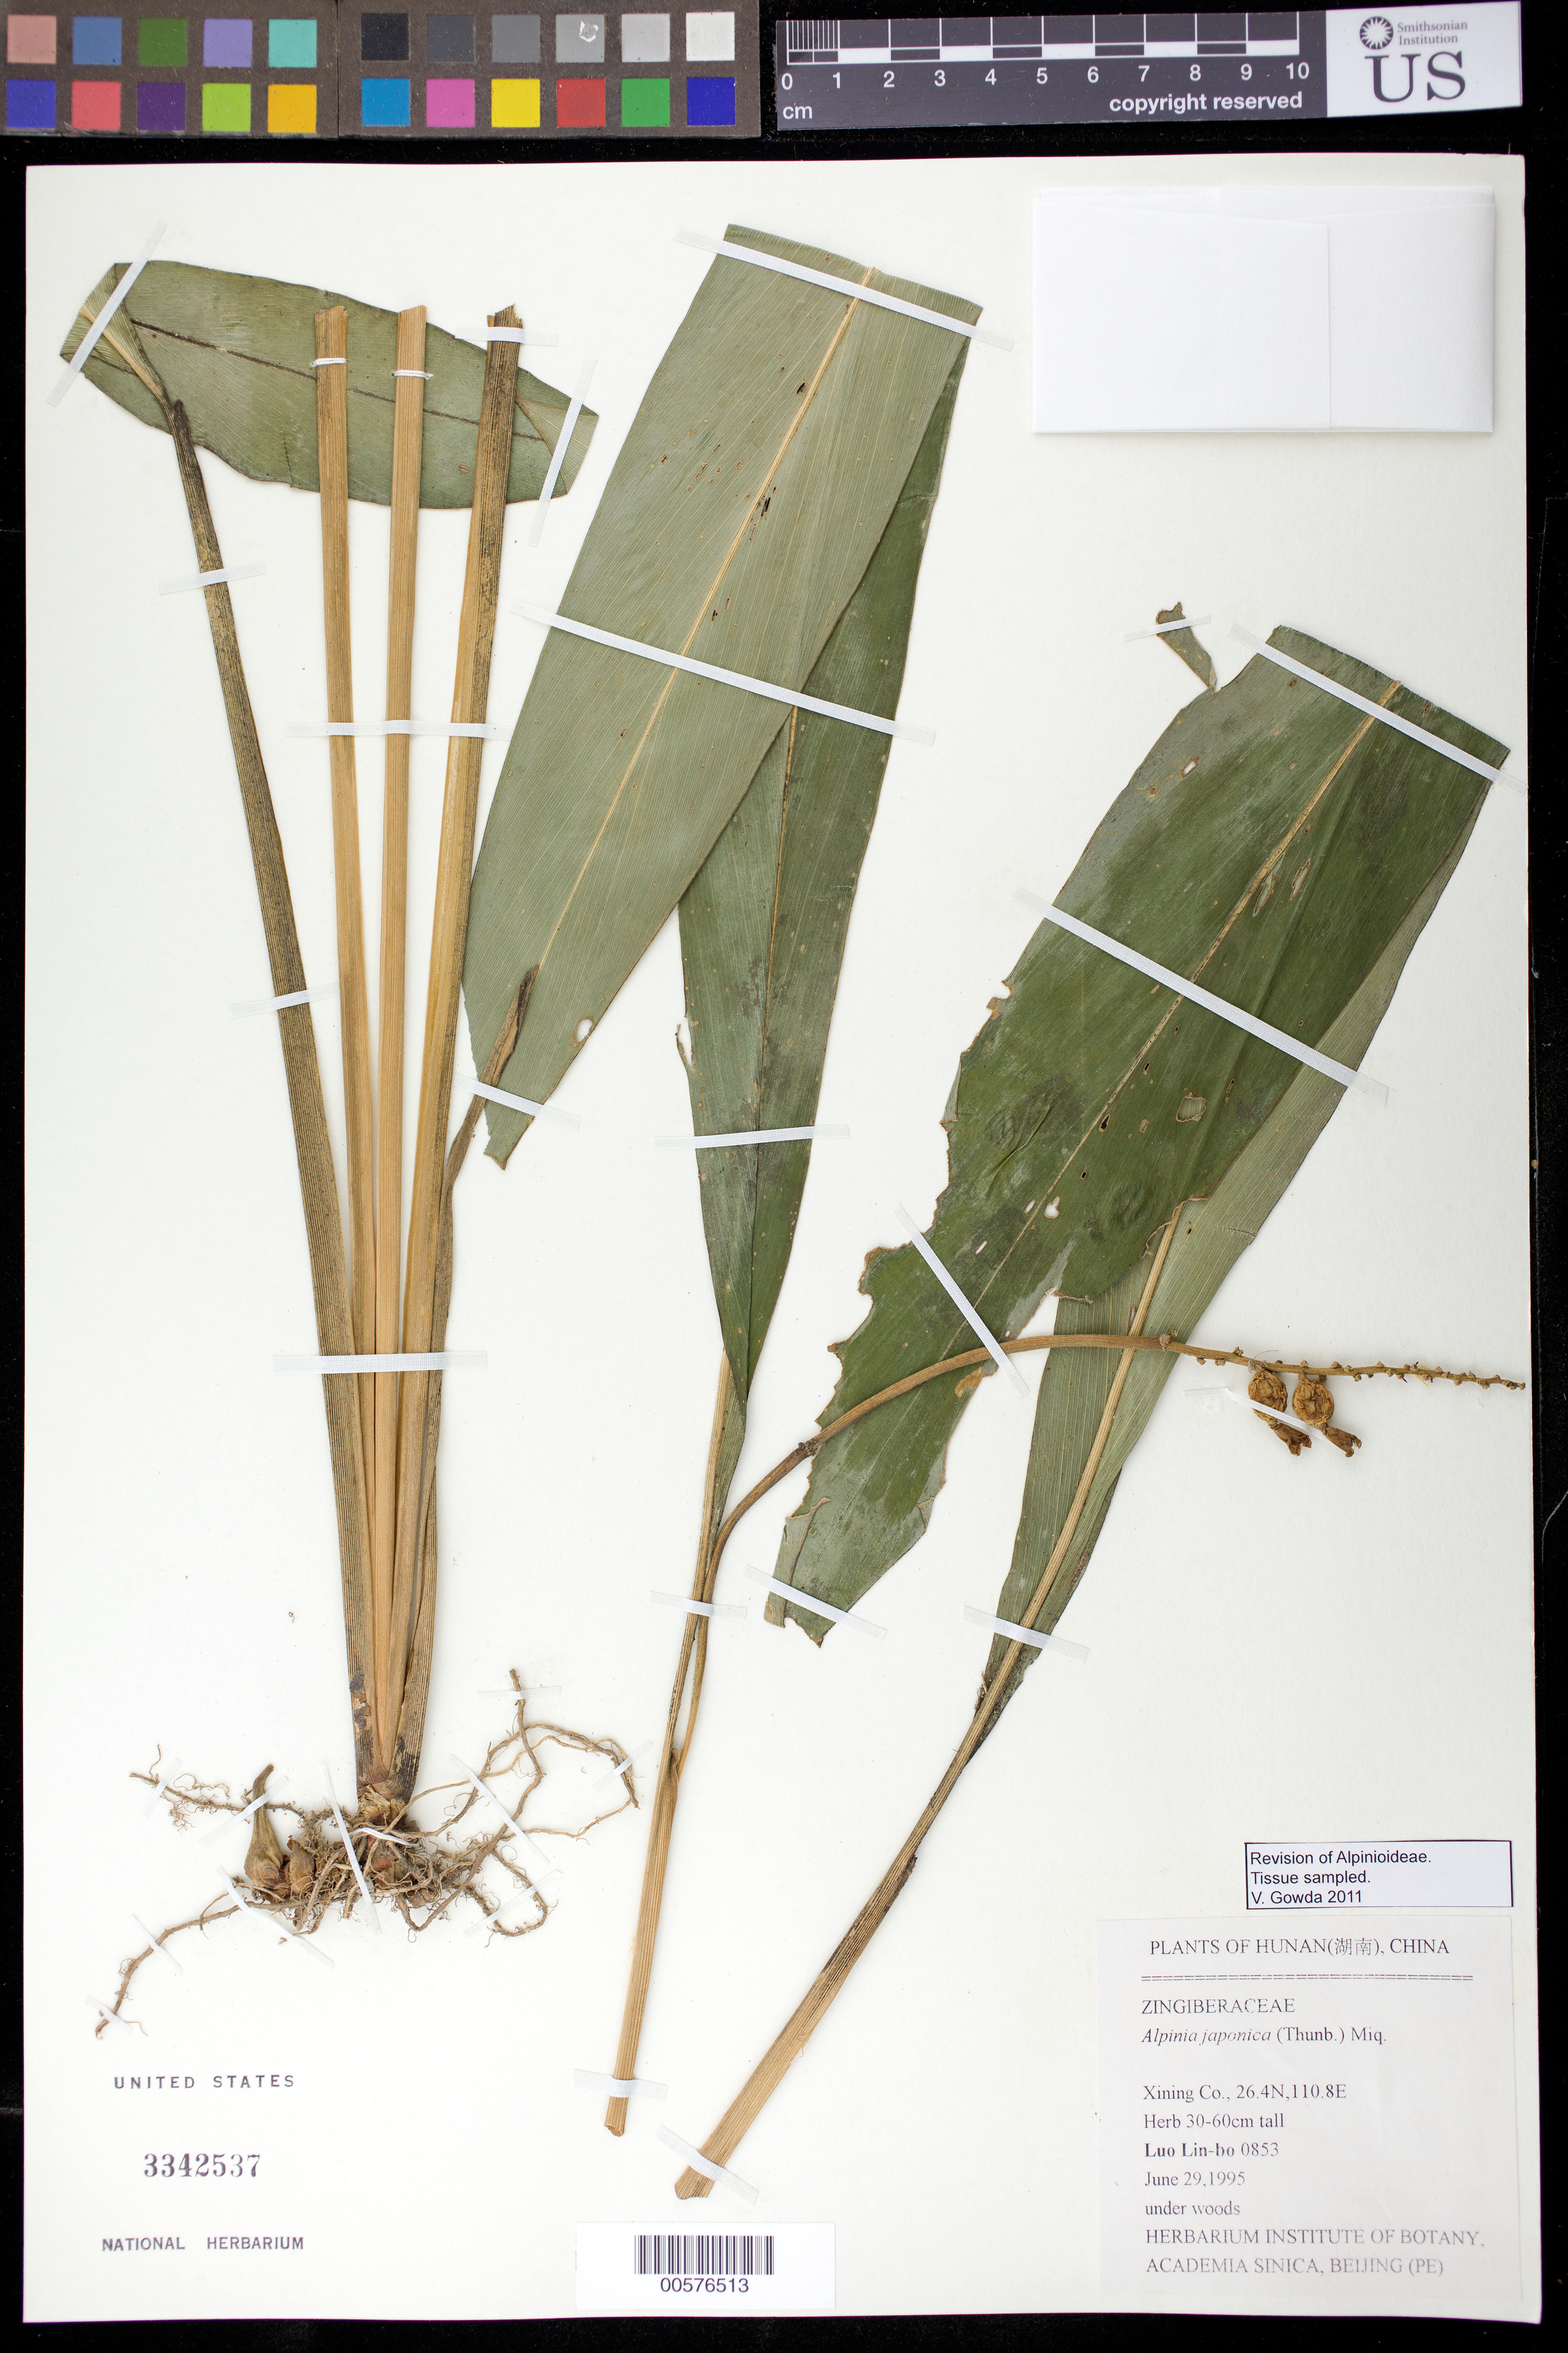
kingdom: Plantae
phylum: Tracheophyta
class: Liliopsida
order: Zingiberales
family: Zingiberaceae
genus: Alpinia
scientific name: Alpinia japonica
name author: (Thunb.) Miq.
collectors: L. B. Luo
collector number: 0853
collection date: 1995-06-29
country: China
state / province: Beijing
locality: Xining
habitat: under woods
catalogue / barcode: US 3342537